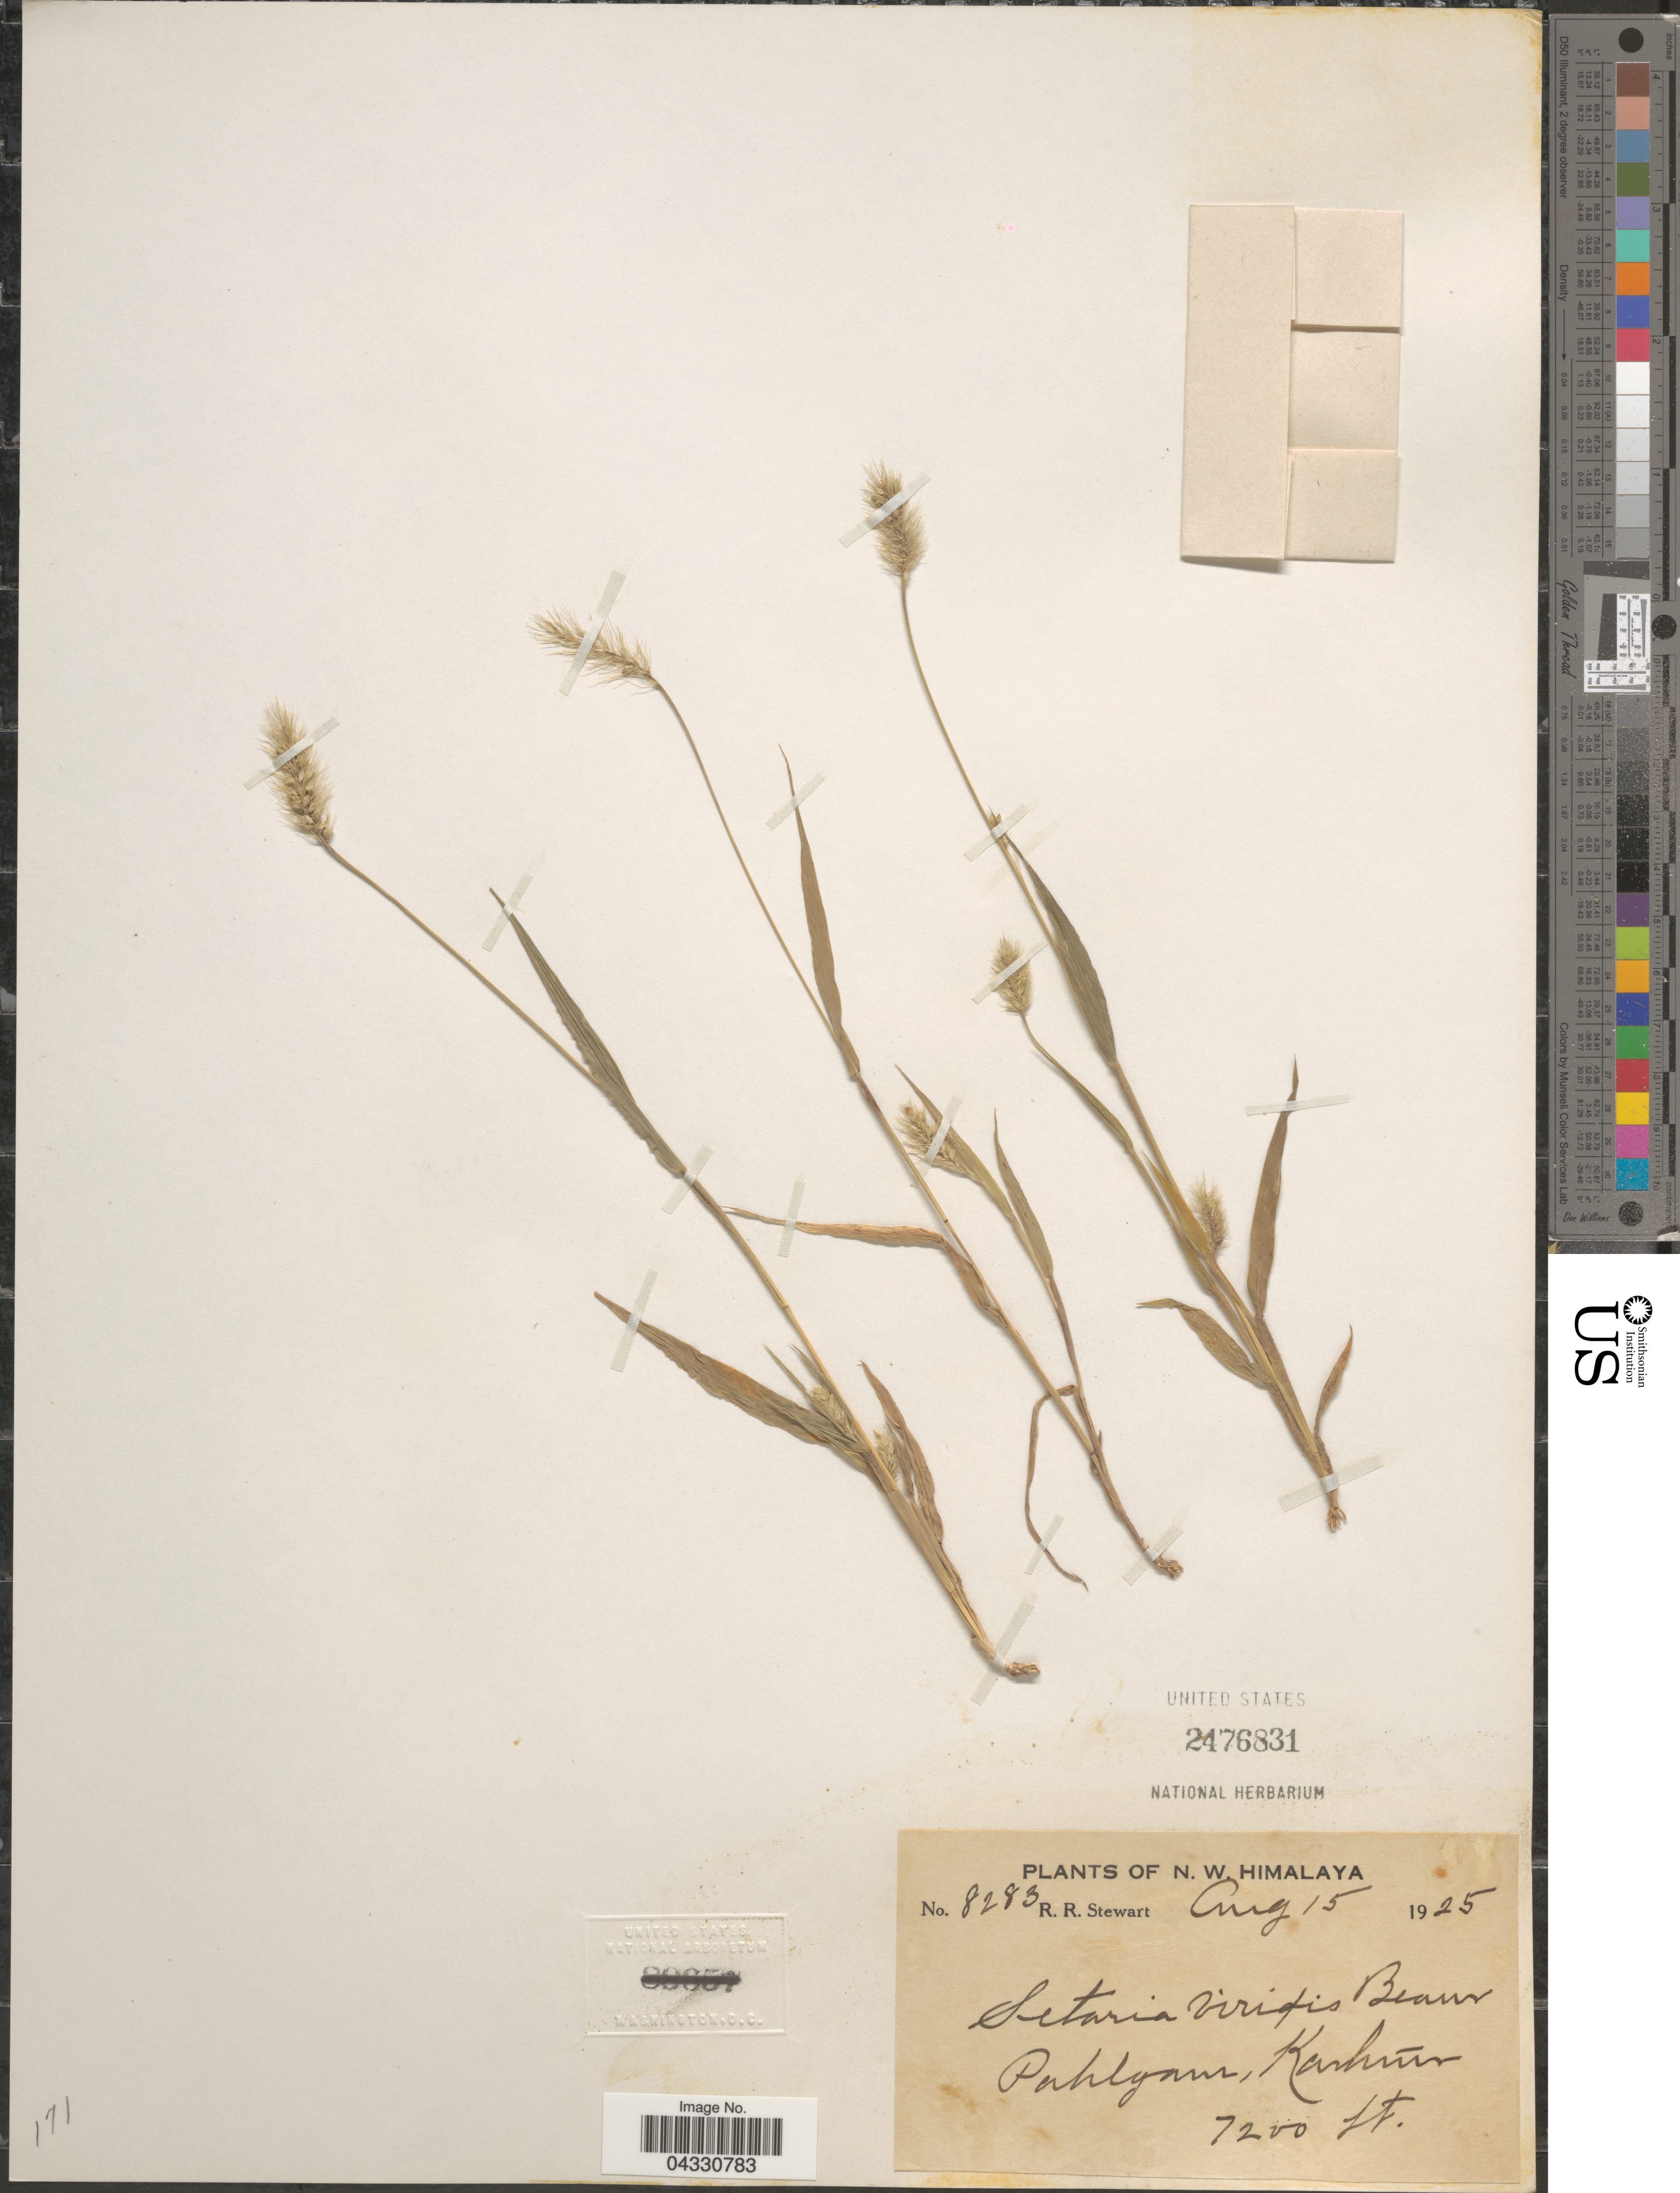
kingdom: Plantae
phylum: Tracheophyta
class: Liliopsida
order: Poales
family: Poaceae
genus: Setaria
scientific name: Setaria viridis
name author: (L.) P. Beauv.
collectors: R. Stewart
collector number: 8283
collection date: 1925-08-15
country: India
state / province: Jammu and Kashmir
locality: N. W. Himalaya. Pahlgam, Kashmir.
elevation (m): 2195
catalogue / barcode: US 2476831